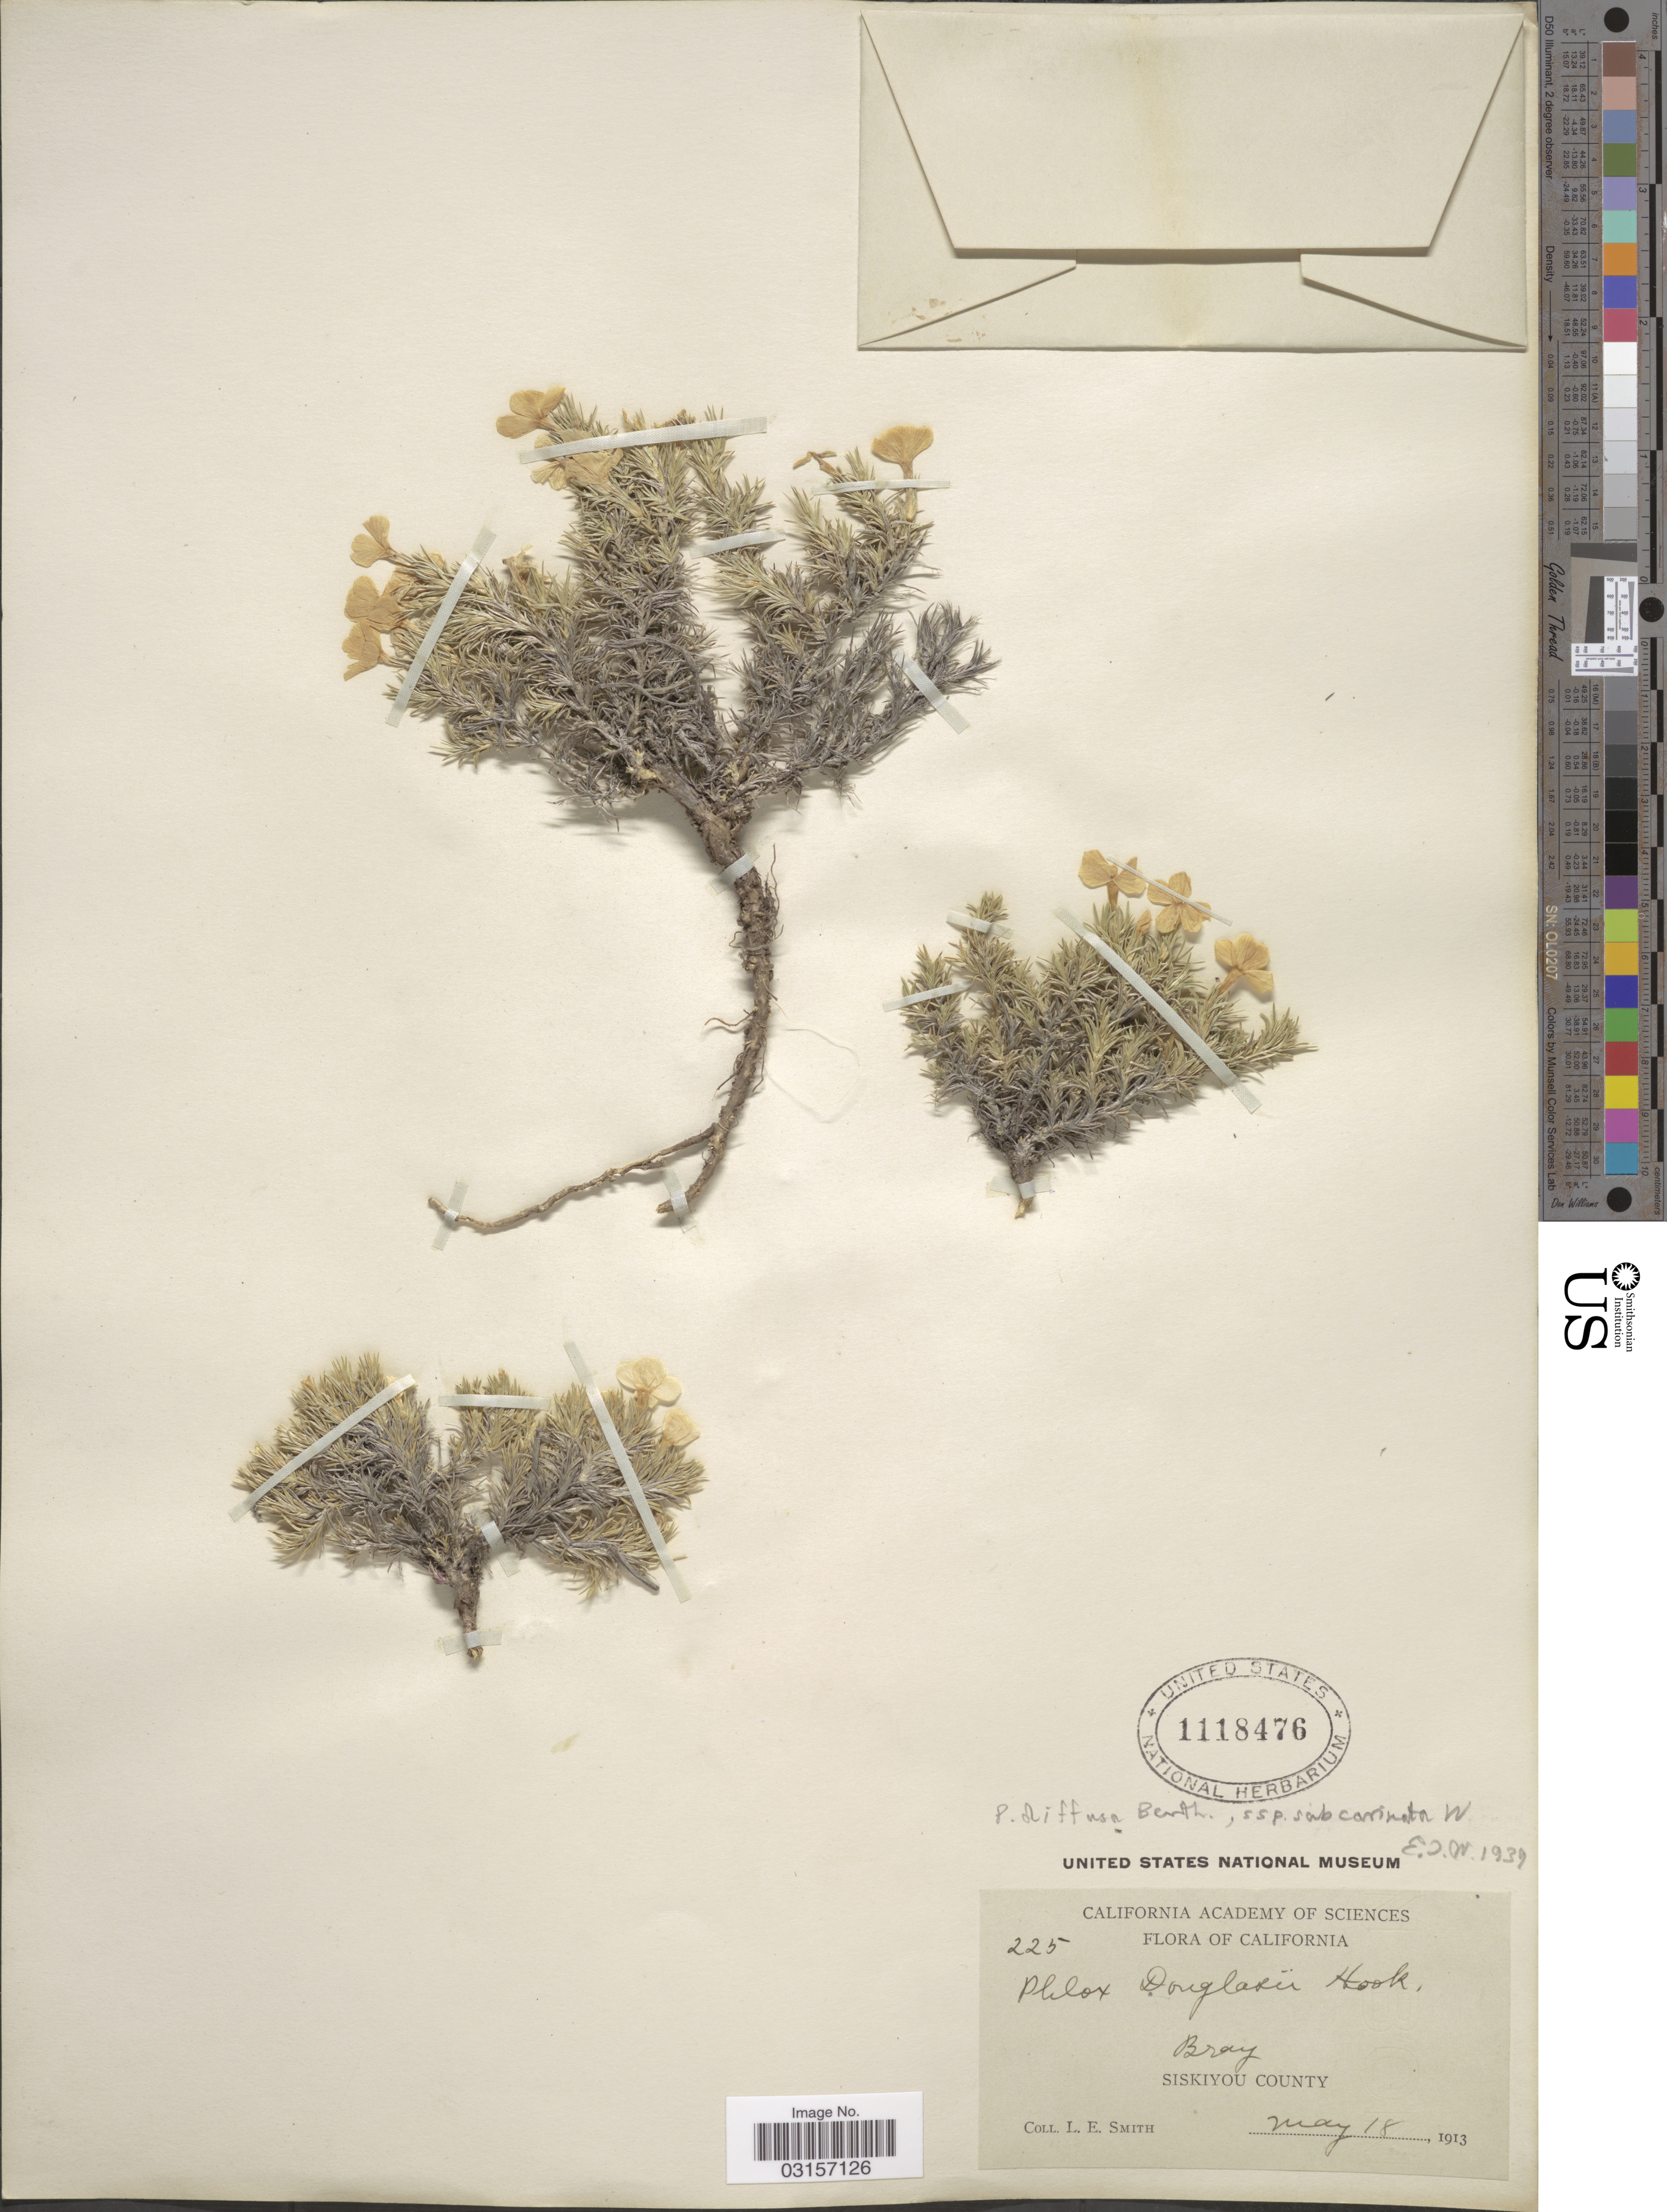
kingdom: Plantae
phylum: Tracheophyta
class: Magnoliopsida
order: Ericales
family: Polemoniaceae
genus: Phlox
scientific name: Phlox diffusa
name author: Benth.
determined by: Mayfield, M. H.; Ferguson, C. J.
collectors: L. E. Smith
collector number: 225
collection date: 1913-05-18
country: United States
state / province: California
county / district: Siskiyou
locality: Bray, Siskiyou County.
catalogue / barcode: US 1118476